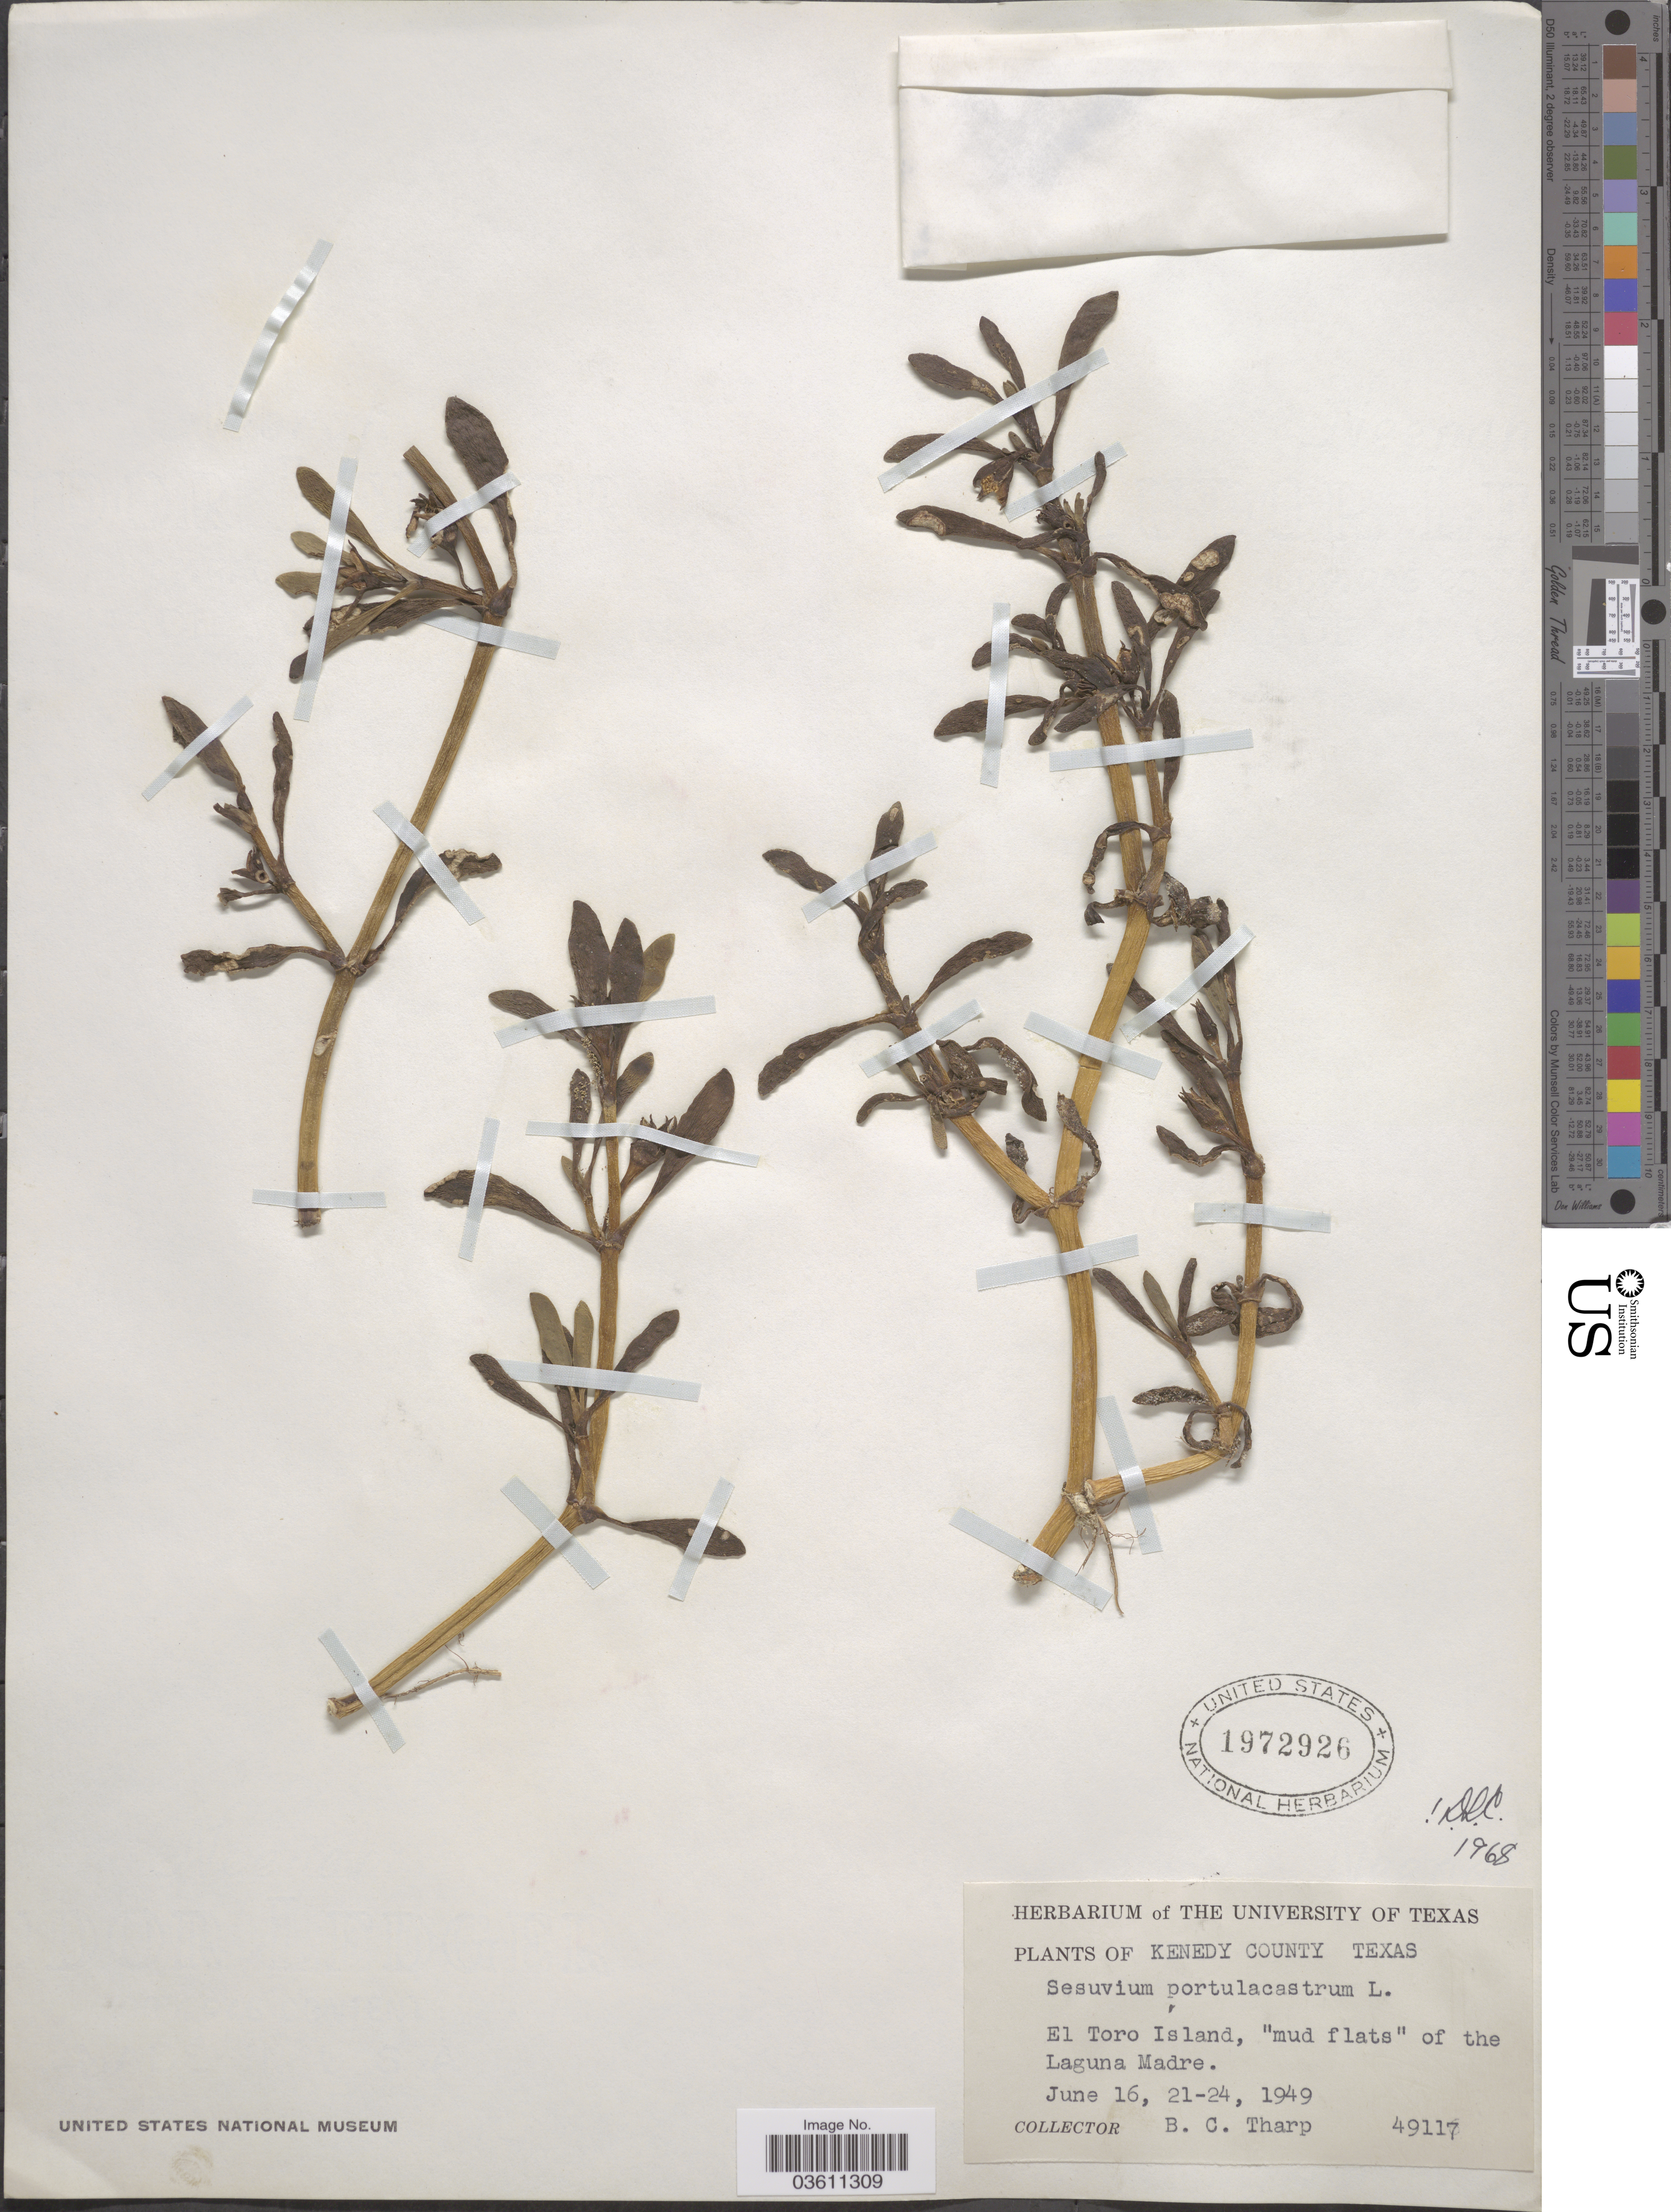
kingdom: Plantae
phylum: Tracheophyta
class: Magnoliopsida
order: Caryophyllales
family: Aizoaceae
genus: Sesuvium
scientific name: Sesuvium portulacastrum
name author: (L.) L.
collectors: B. C. Tharp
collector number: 49117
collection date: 1949-06-16/1949-06-24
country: United States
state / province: Texas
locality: Kenedy County. El Toro Island, "mud flats" of the Laguna Madre.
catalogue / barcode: US 1972926